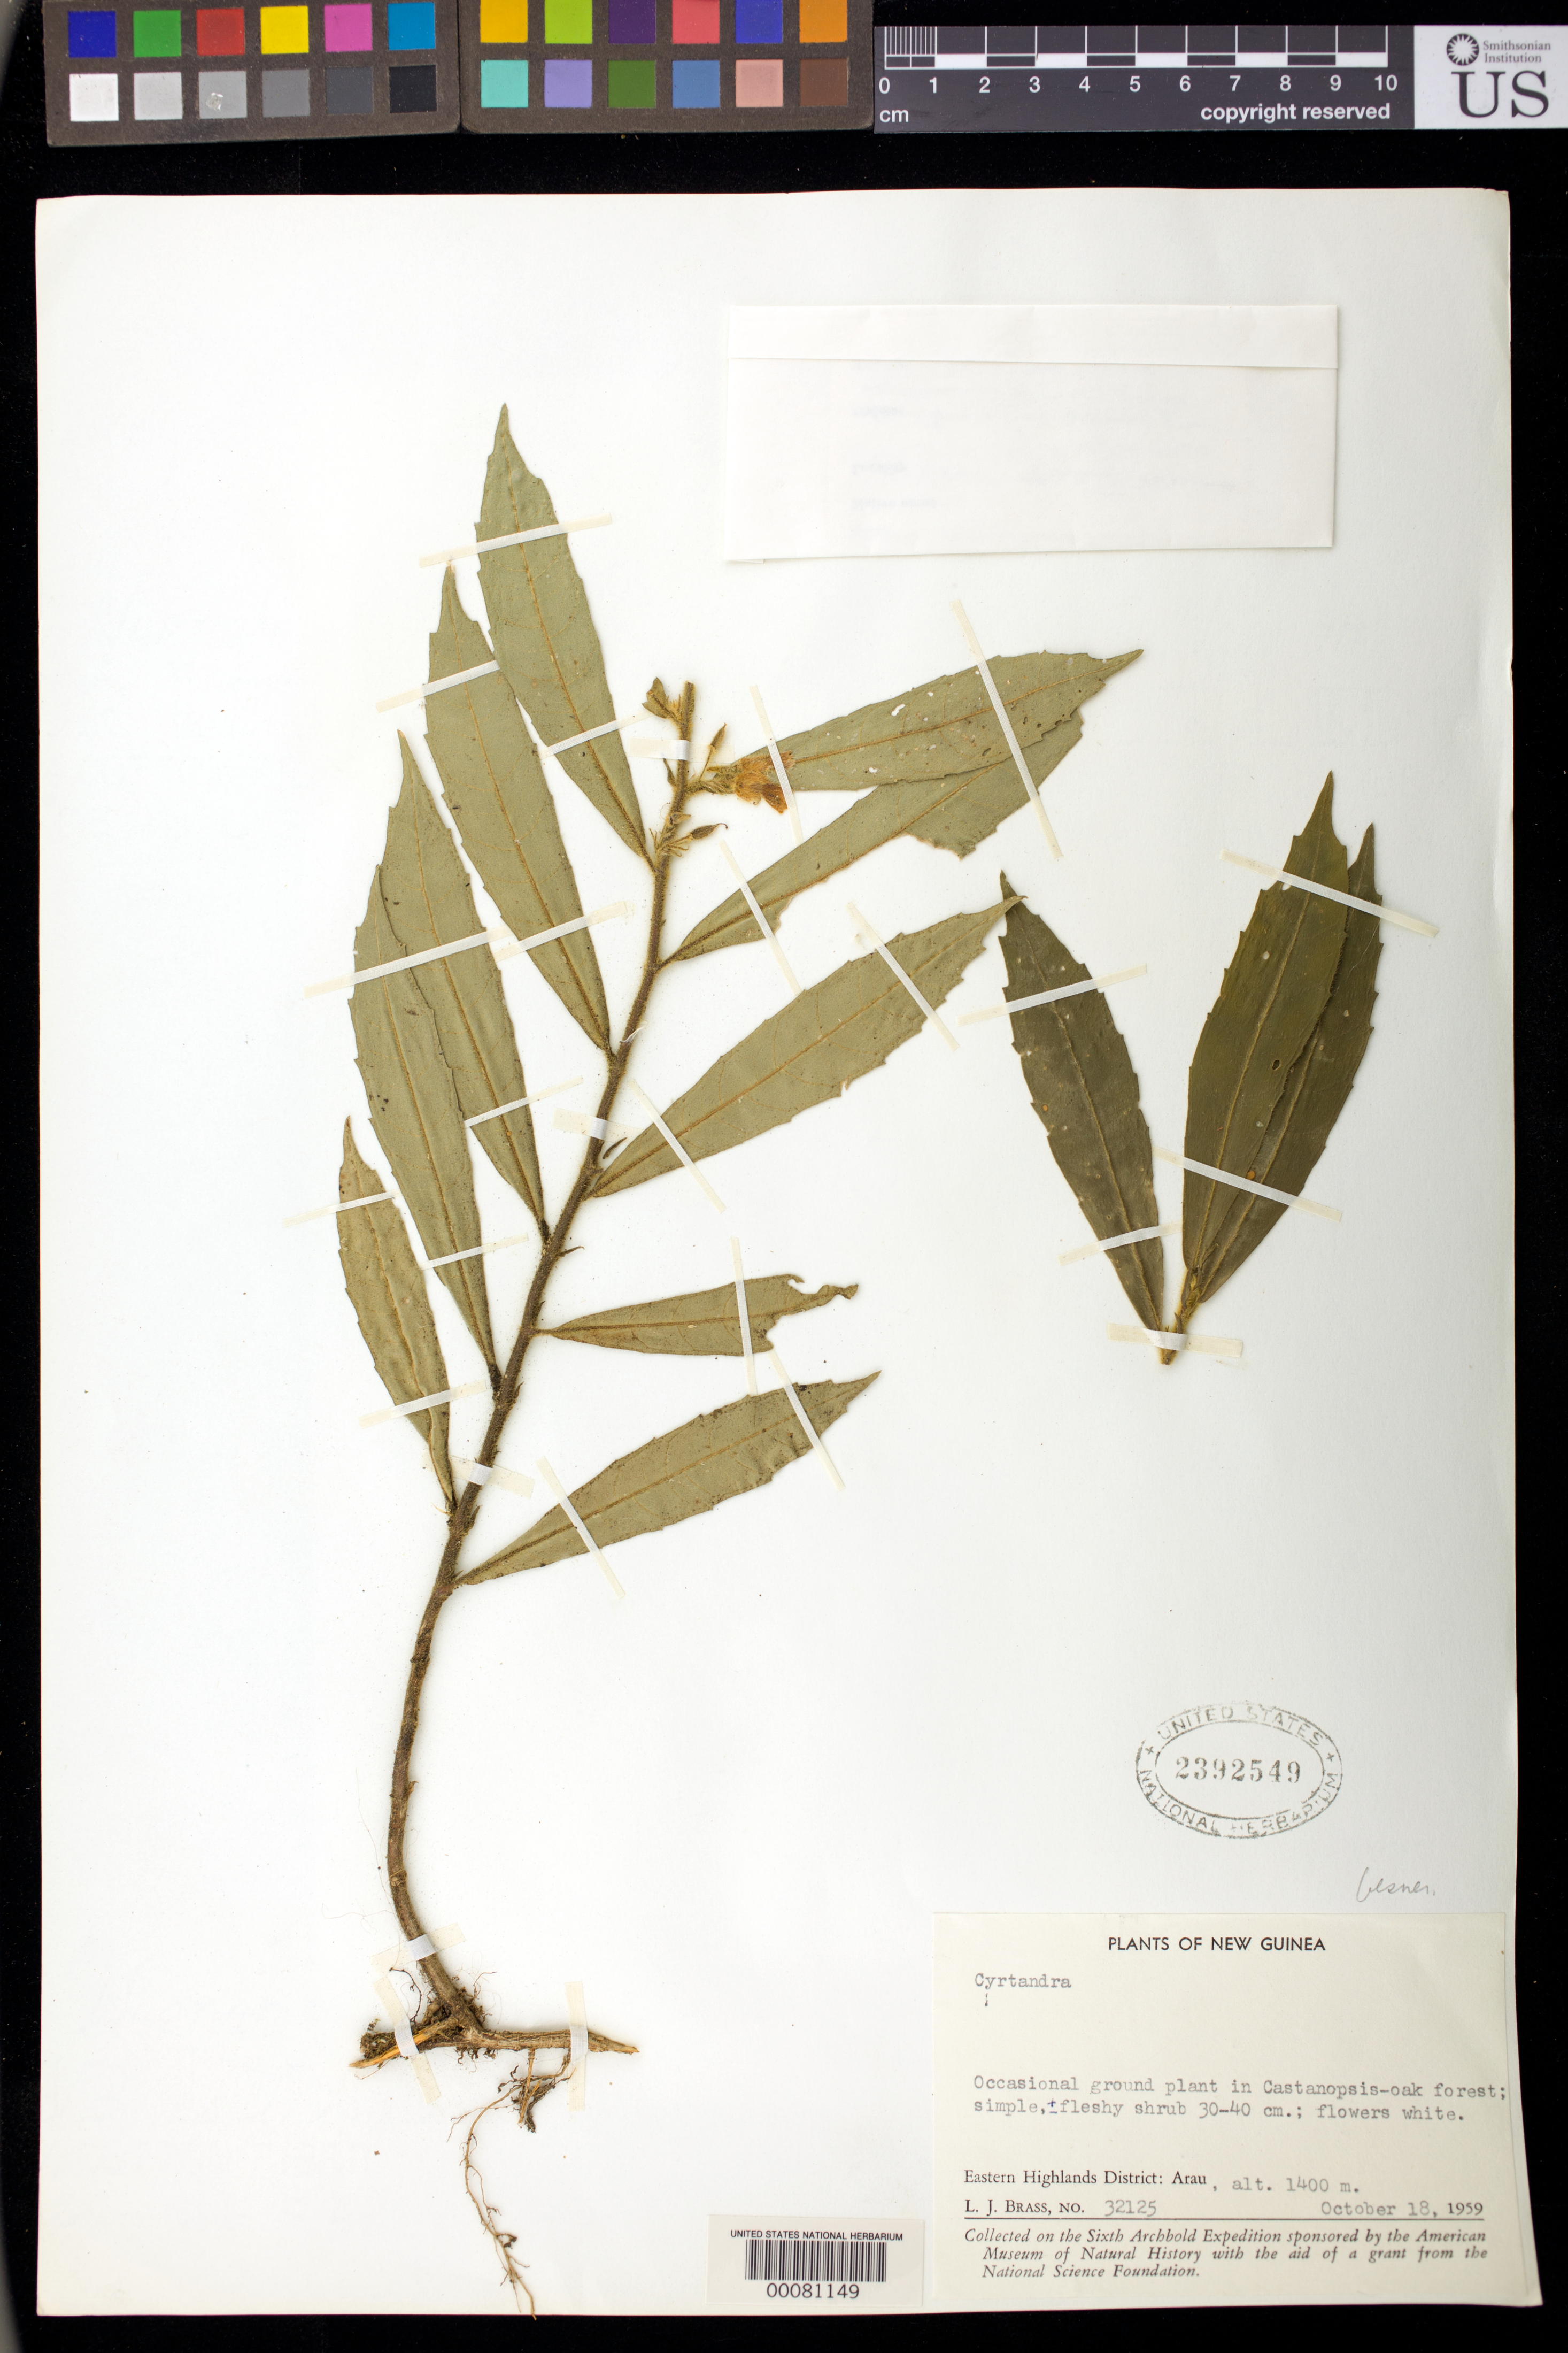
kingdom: Plantae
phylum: Tracheophyta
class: Magnoliopsida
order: Lamiales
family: Gesneriaceae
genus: Cyrtandra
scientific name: Cyrtandra sp.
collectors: L. J. Brass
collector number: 32125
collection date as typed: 18 Oct 1959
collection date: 1959-10-18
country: Papua New Guinea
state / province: Eastern Highlands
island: New Guinea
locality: Eastern highlands dist., Arau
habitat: Occasional ground plant in castanopsis-oak forest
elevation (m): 1400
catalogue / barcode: US 2392549